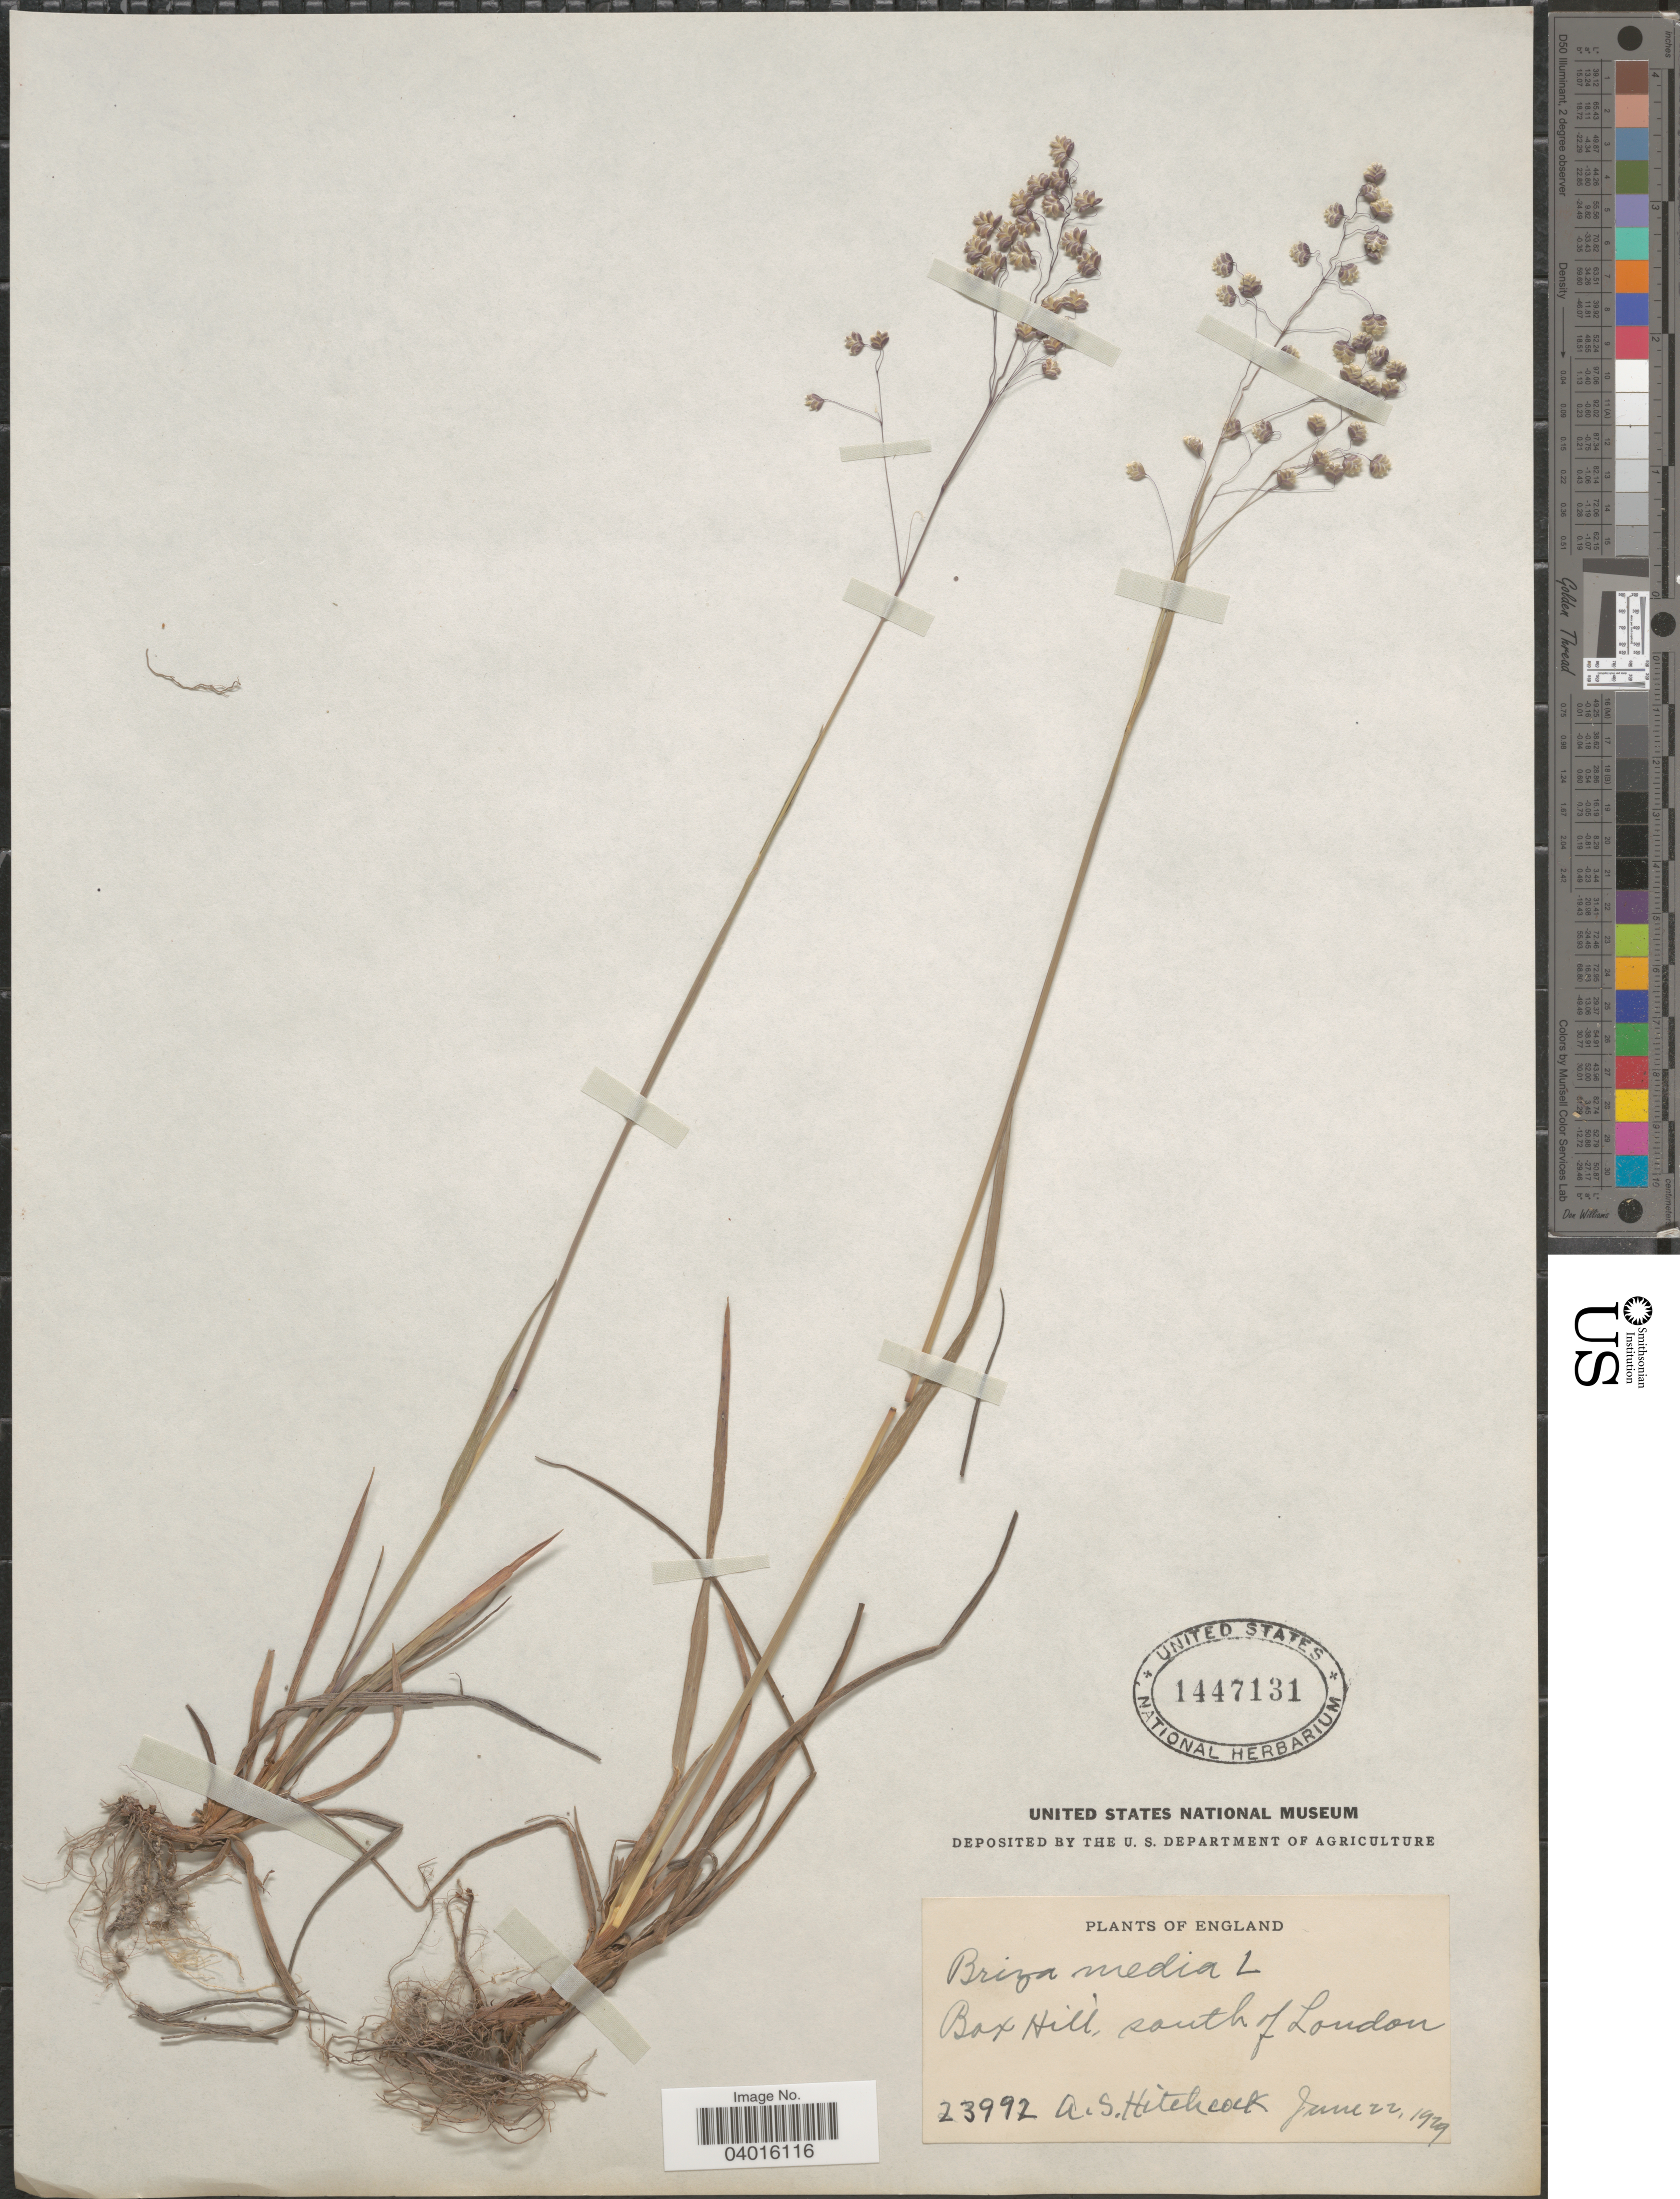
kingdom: Plantae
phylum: Tracheophyta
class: Liliopsida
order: Poales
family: Poaceae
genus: Briza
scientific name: Briza media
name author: L.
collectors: A. S. Hitchcock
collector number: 23992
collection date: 1929-06-22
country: United Kingdom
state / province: England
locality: Box Hill, south of London.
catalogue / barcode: US 1447131